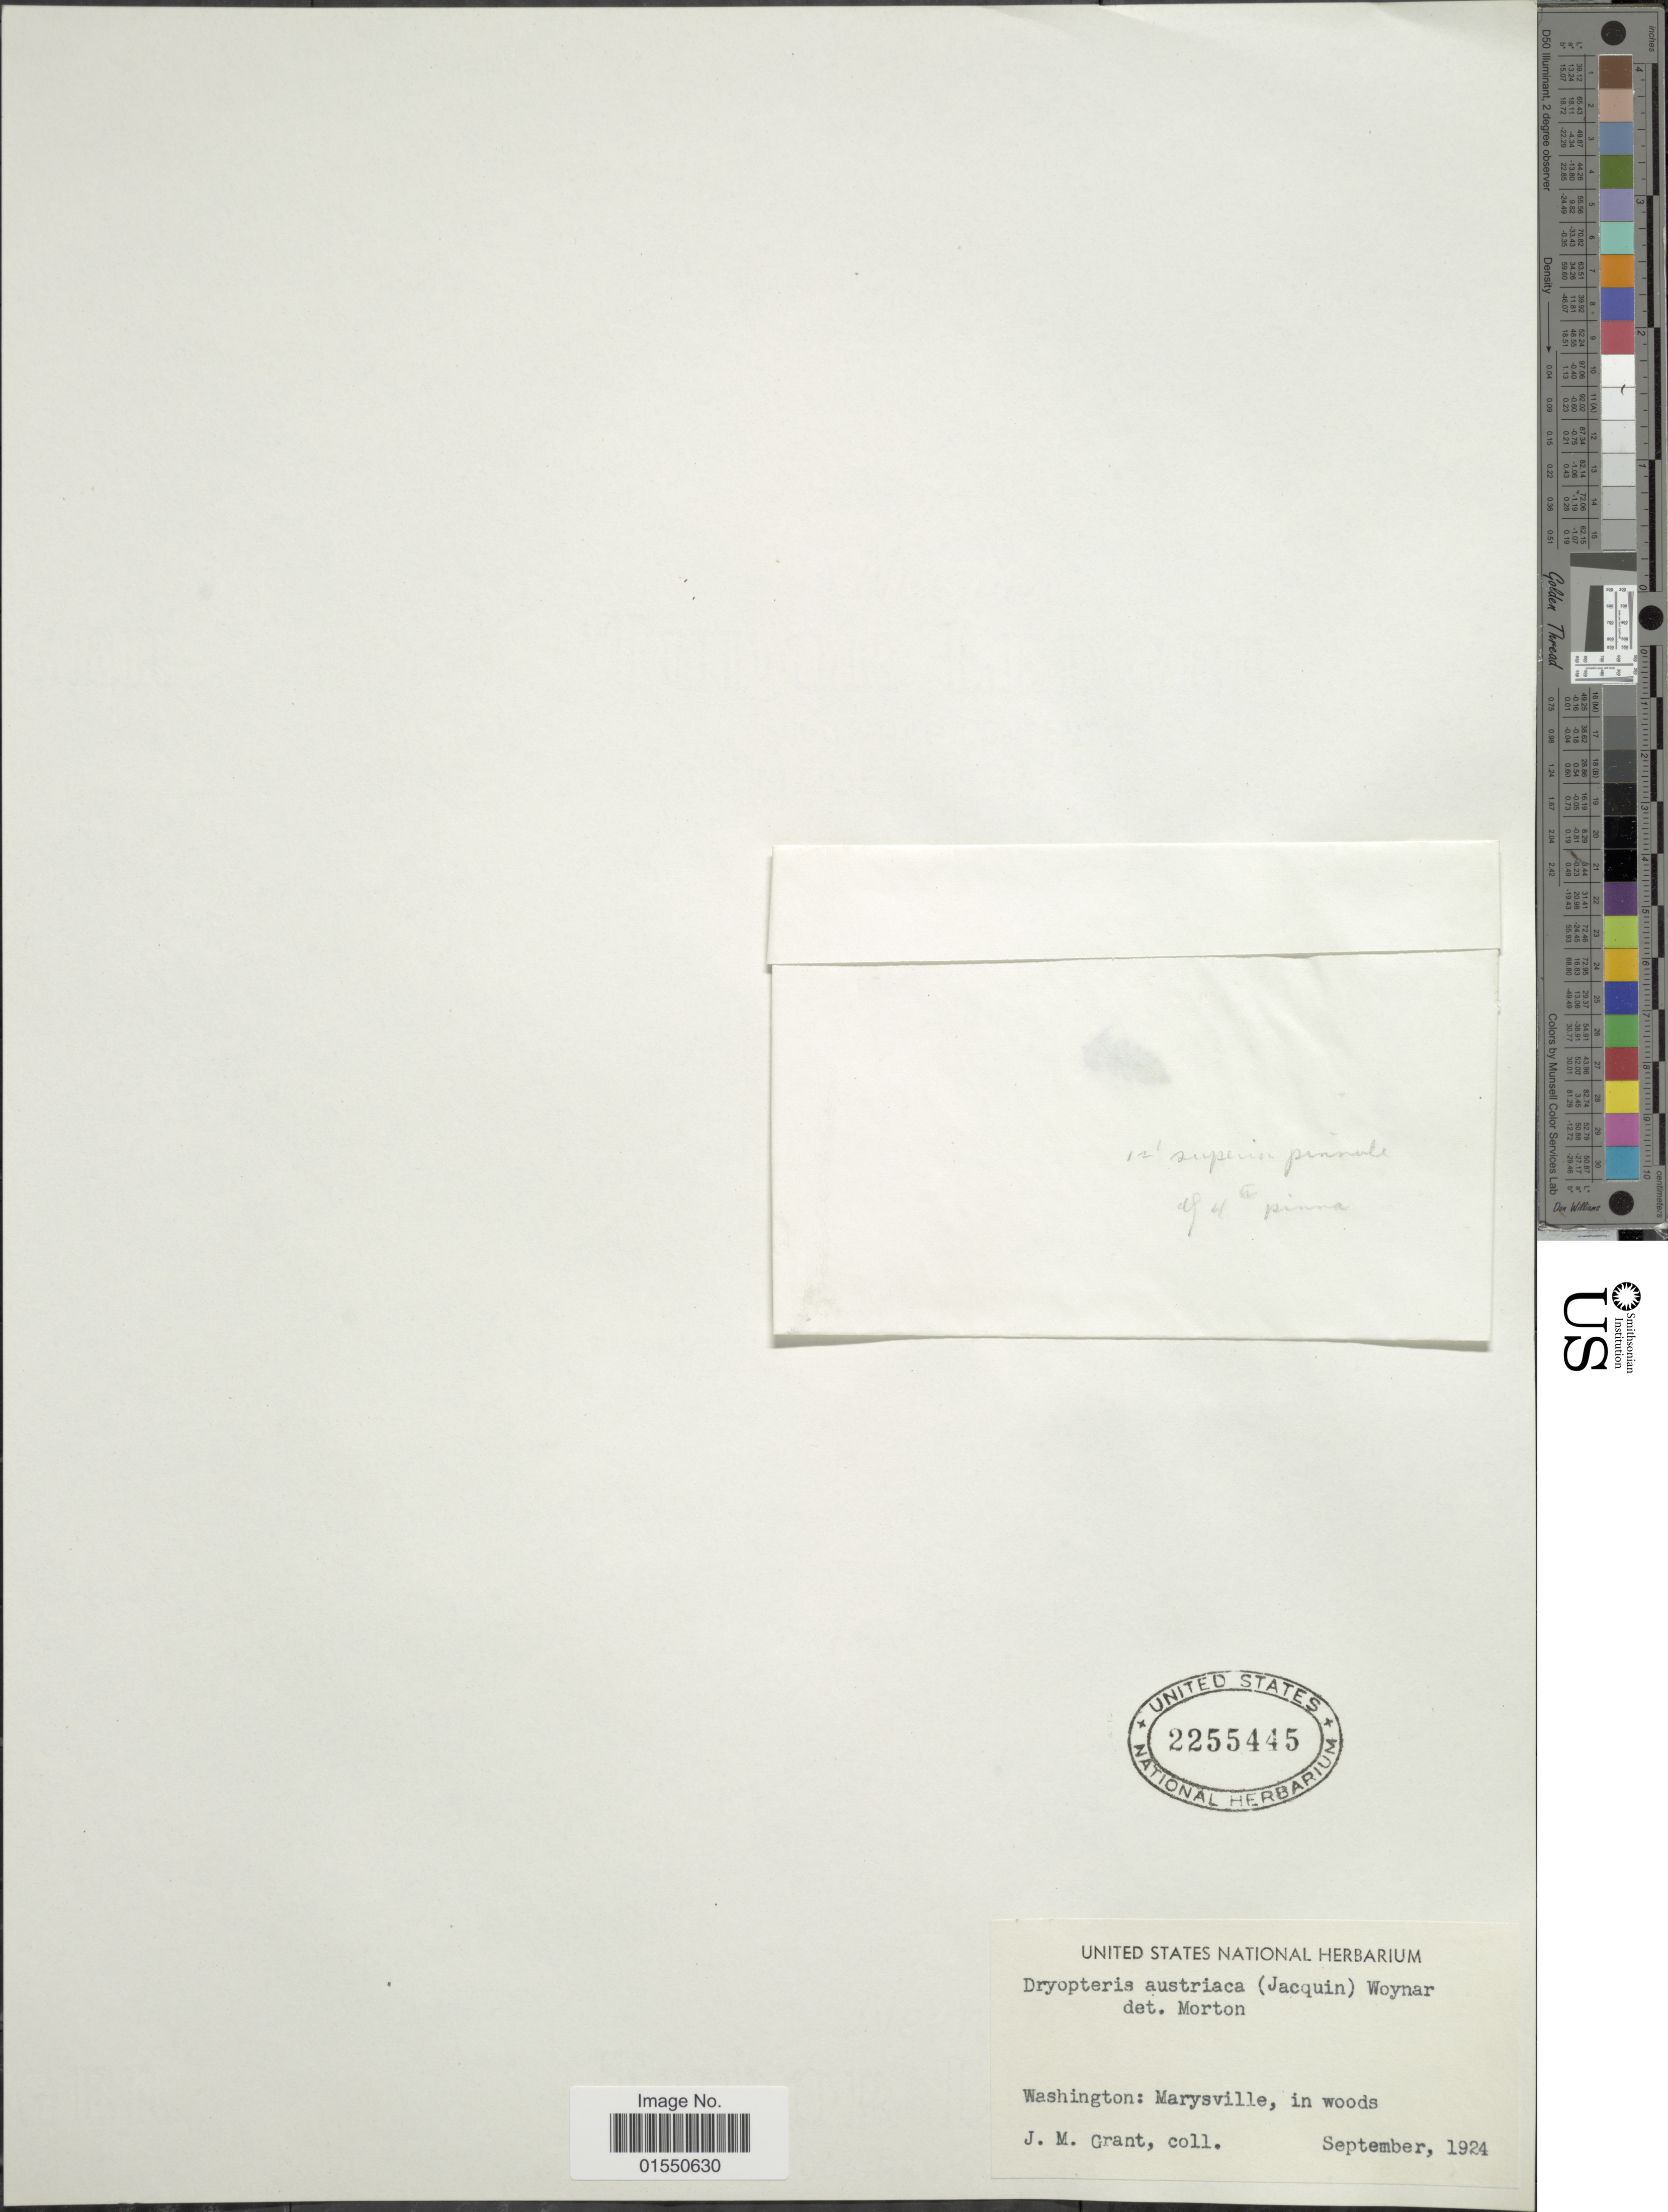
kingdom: Plantae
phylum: Tracheophyta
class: Polypodiopsida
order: Polypodiales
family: Dryopteridaceae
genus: Dryopteris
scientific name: Dryopteris expansa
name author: (C. Presl) Fraser-Jenk. & Jermy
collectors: J. M. Grant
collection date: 1924-09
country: United States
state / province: Washington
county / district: Snohomish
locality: Marysville, in woods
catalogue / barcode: US 2255445